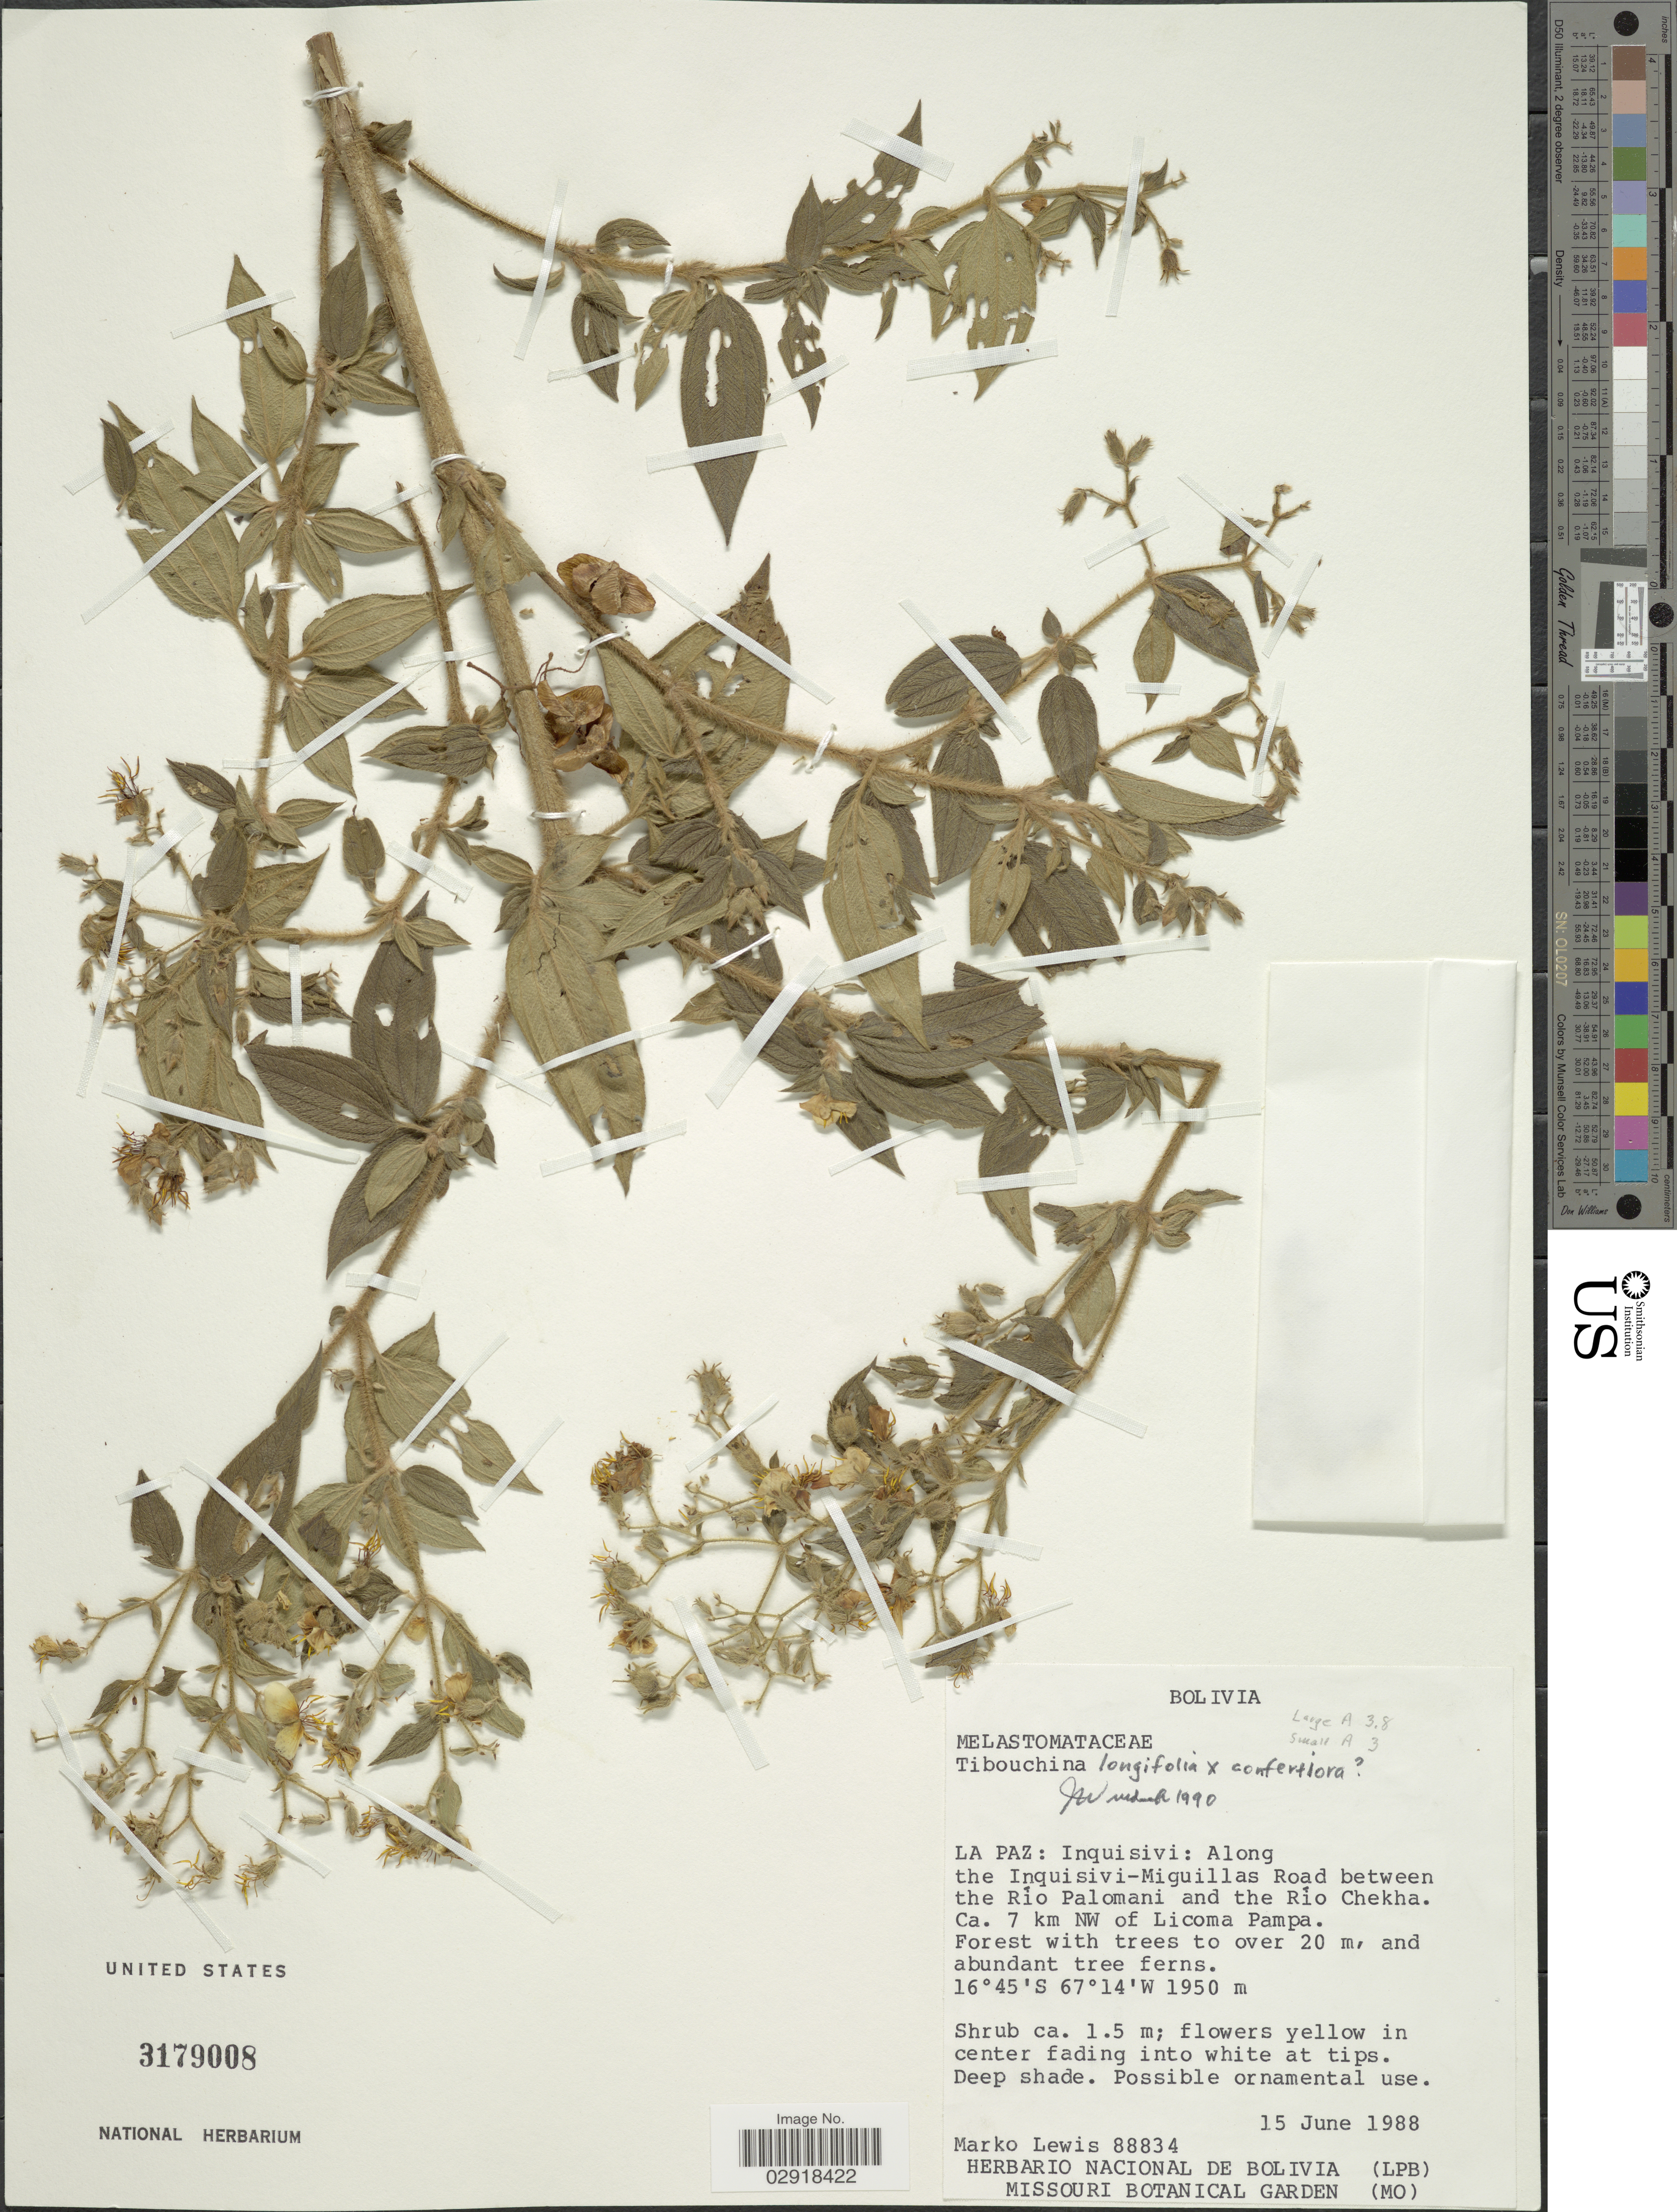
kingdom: Plantae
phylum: Tracheophyta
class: Magnoliopsida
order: Myrtales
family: Melastomataceae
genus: Chaetogastra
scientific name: Chaetogastra longifolia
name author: (Vahl) DC.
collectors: M. A. Lewis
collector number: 88834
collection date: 1988-06-15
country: Bolivia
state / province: La Paz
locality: Inquisivi, Along the Inquisivi-Miguillas Road between the Río Palomani and the Río Chekha, Ca. 7 km NW of Licoma Pampa.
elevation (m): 1950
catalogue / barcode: US 3179008